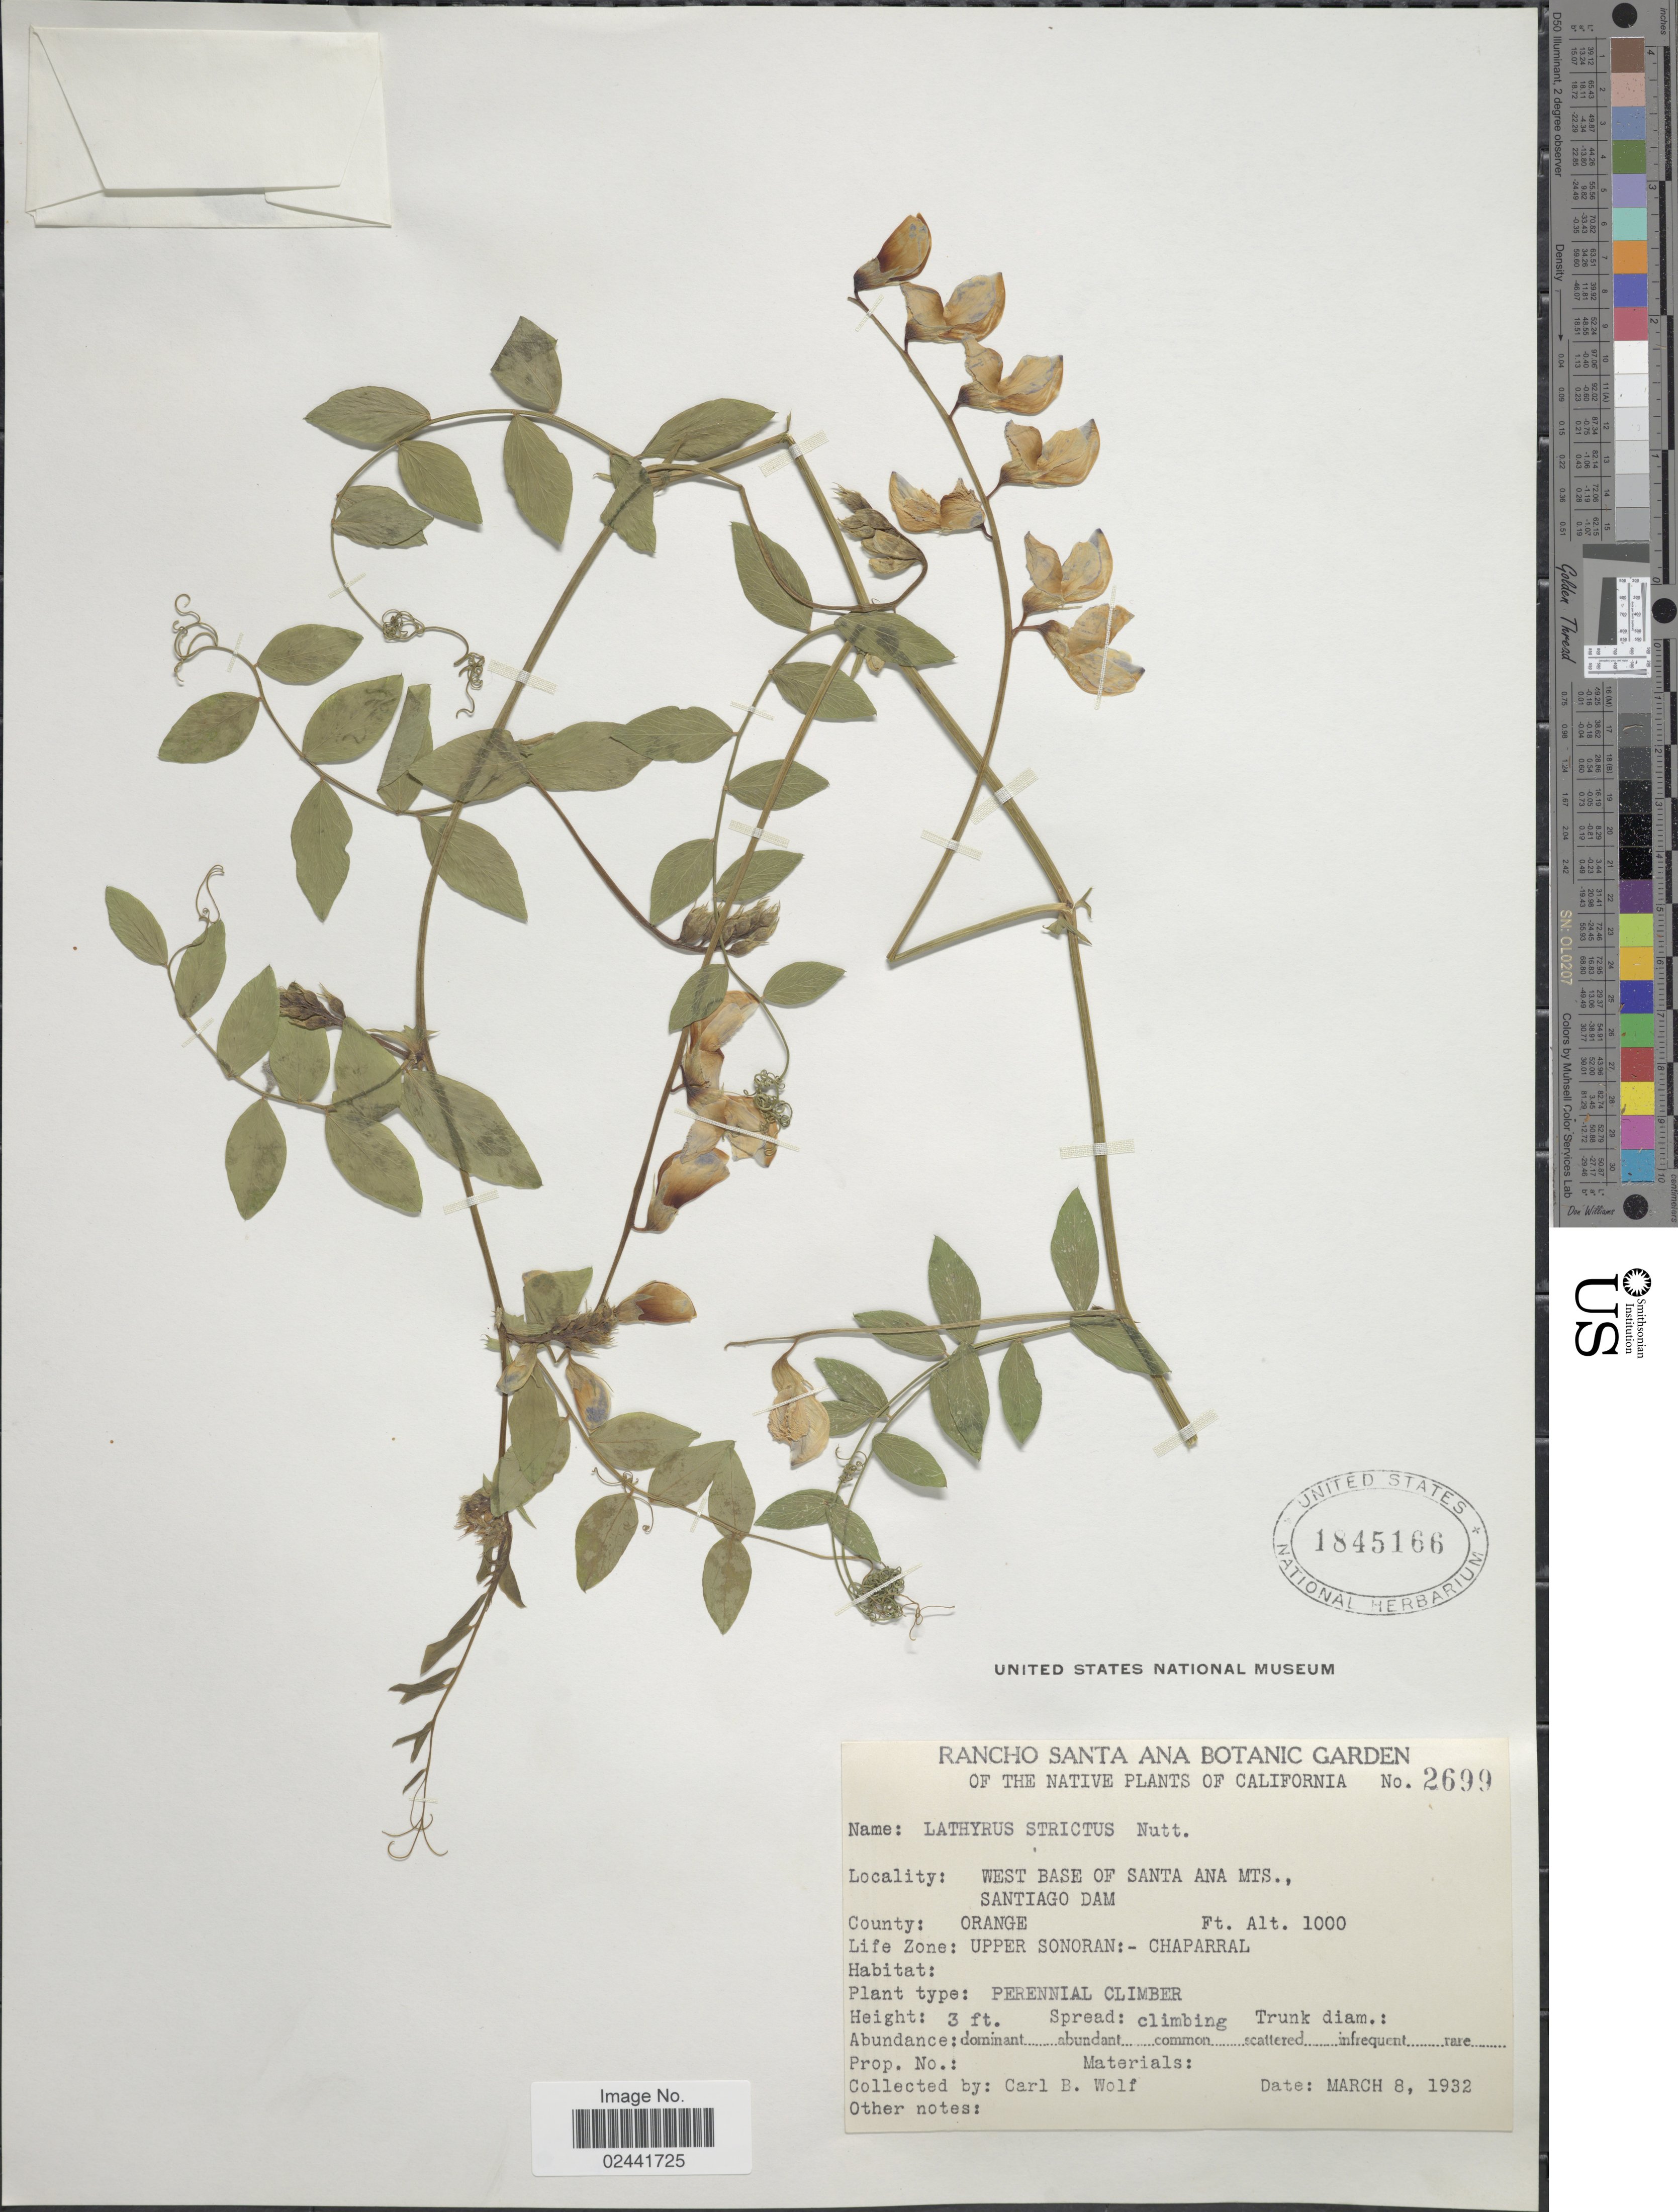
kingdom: Plantae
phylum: Tracheophyta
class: Magnoliopsida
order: Fabales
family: Fabaceae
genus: Lathyrus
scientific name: Lathyrus strictus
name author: G.H. Weber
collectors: C. B. Wolf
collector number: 2699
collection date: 1932-03-08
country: United States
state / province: California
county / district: Orange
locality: West base of Santa Ana Mts., Santiago Dam, County: Orange, Life Zone: Upper Sonoran:- Chaparral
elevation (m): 305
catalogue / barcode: US 1845166